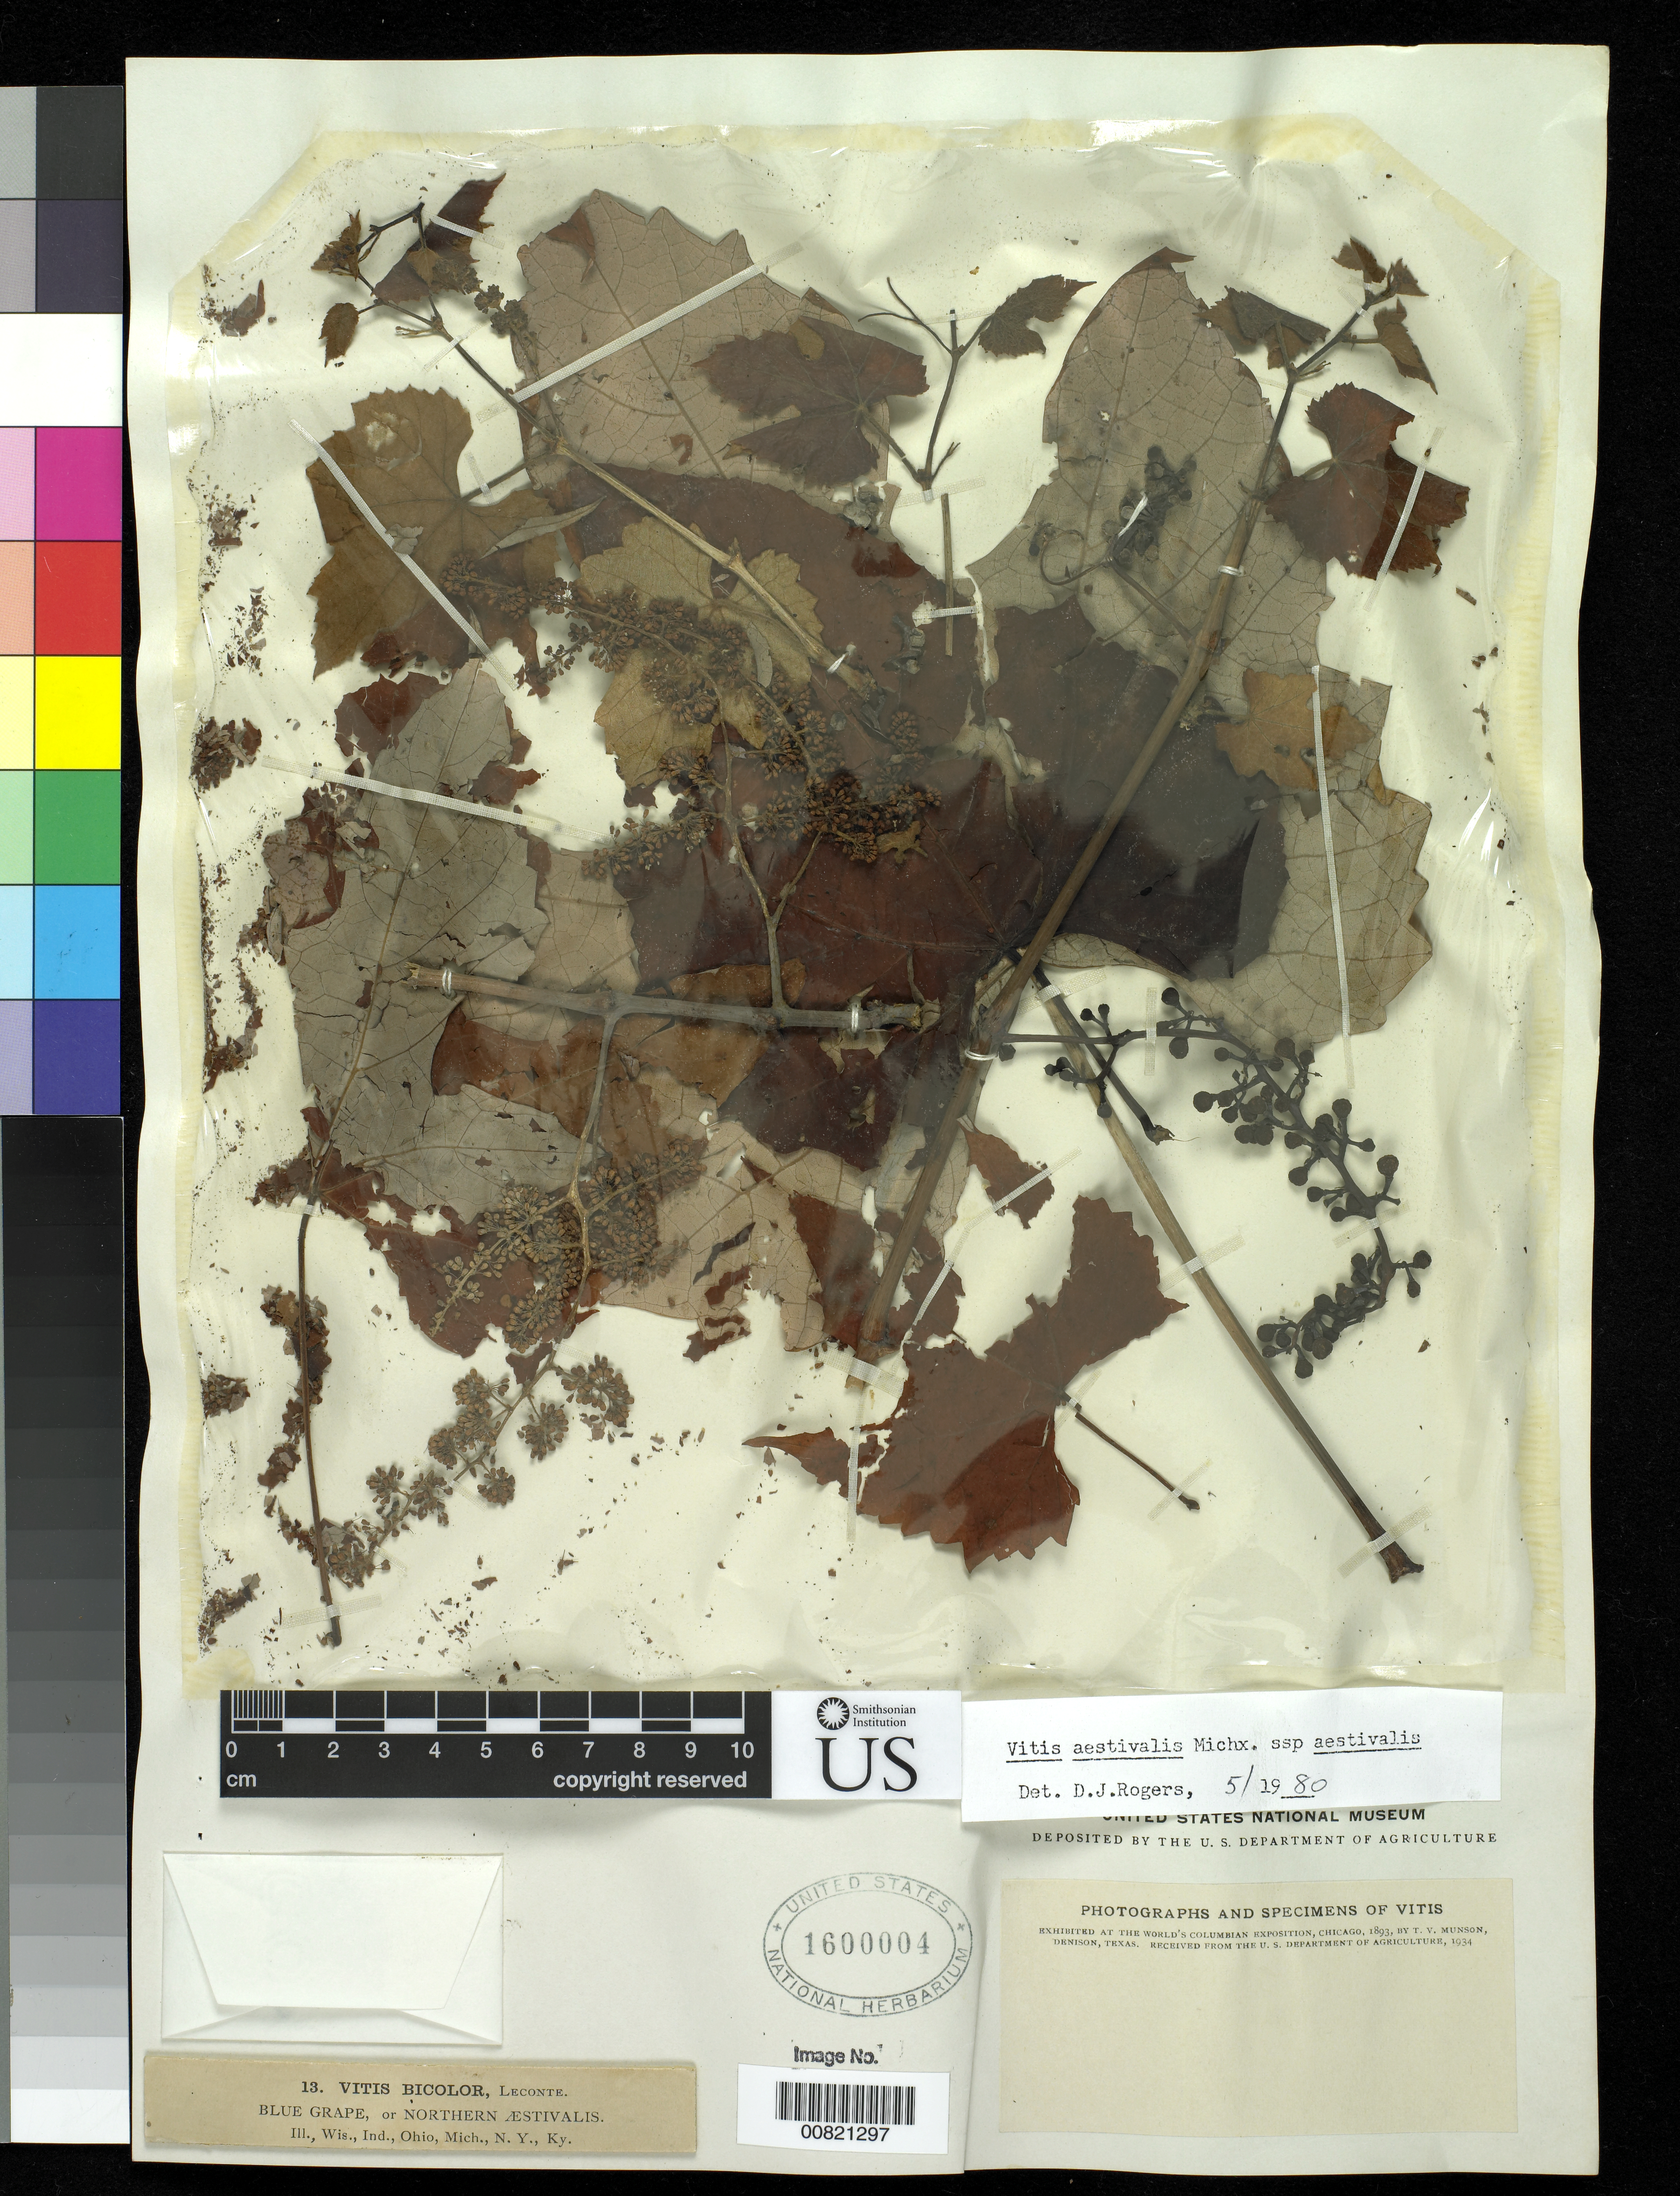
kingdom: Plantae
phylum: Tracheophyta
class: Magnoliopsida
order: Vitales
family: Vitaceae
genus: Vitis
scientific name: Vitis bicolor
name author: Leconte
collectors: T. V. Munson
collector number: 13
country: United States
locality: In IL, WI, IN, OH, MI, NY, KY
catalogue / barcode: US 1600004